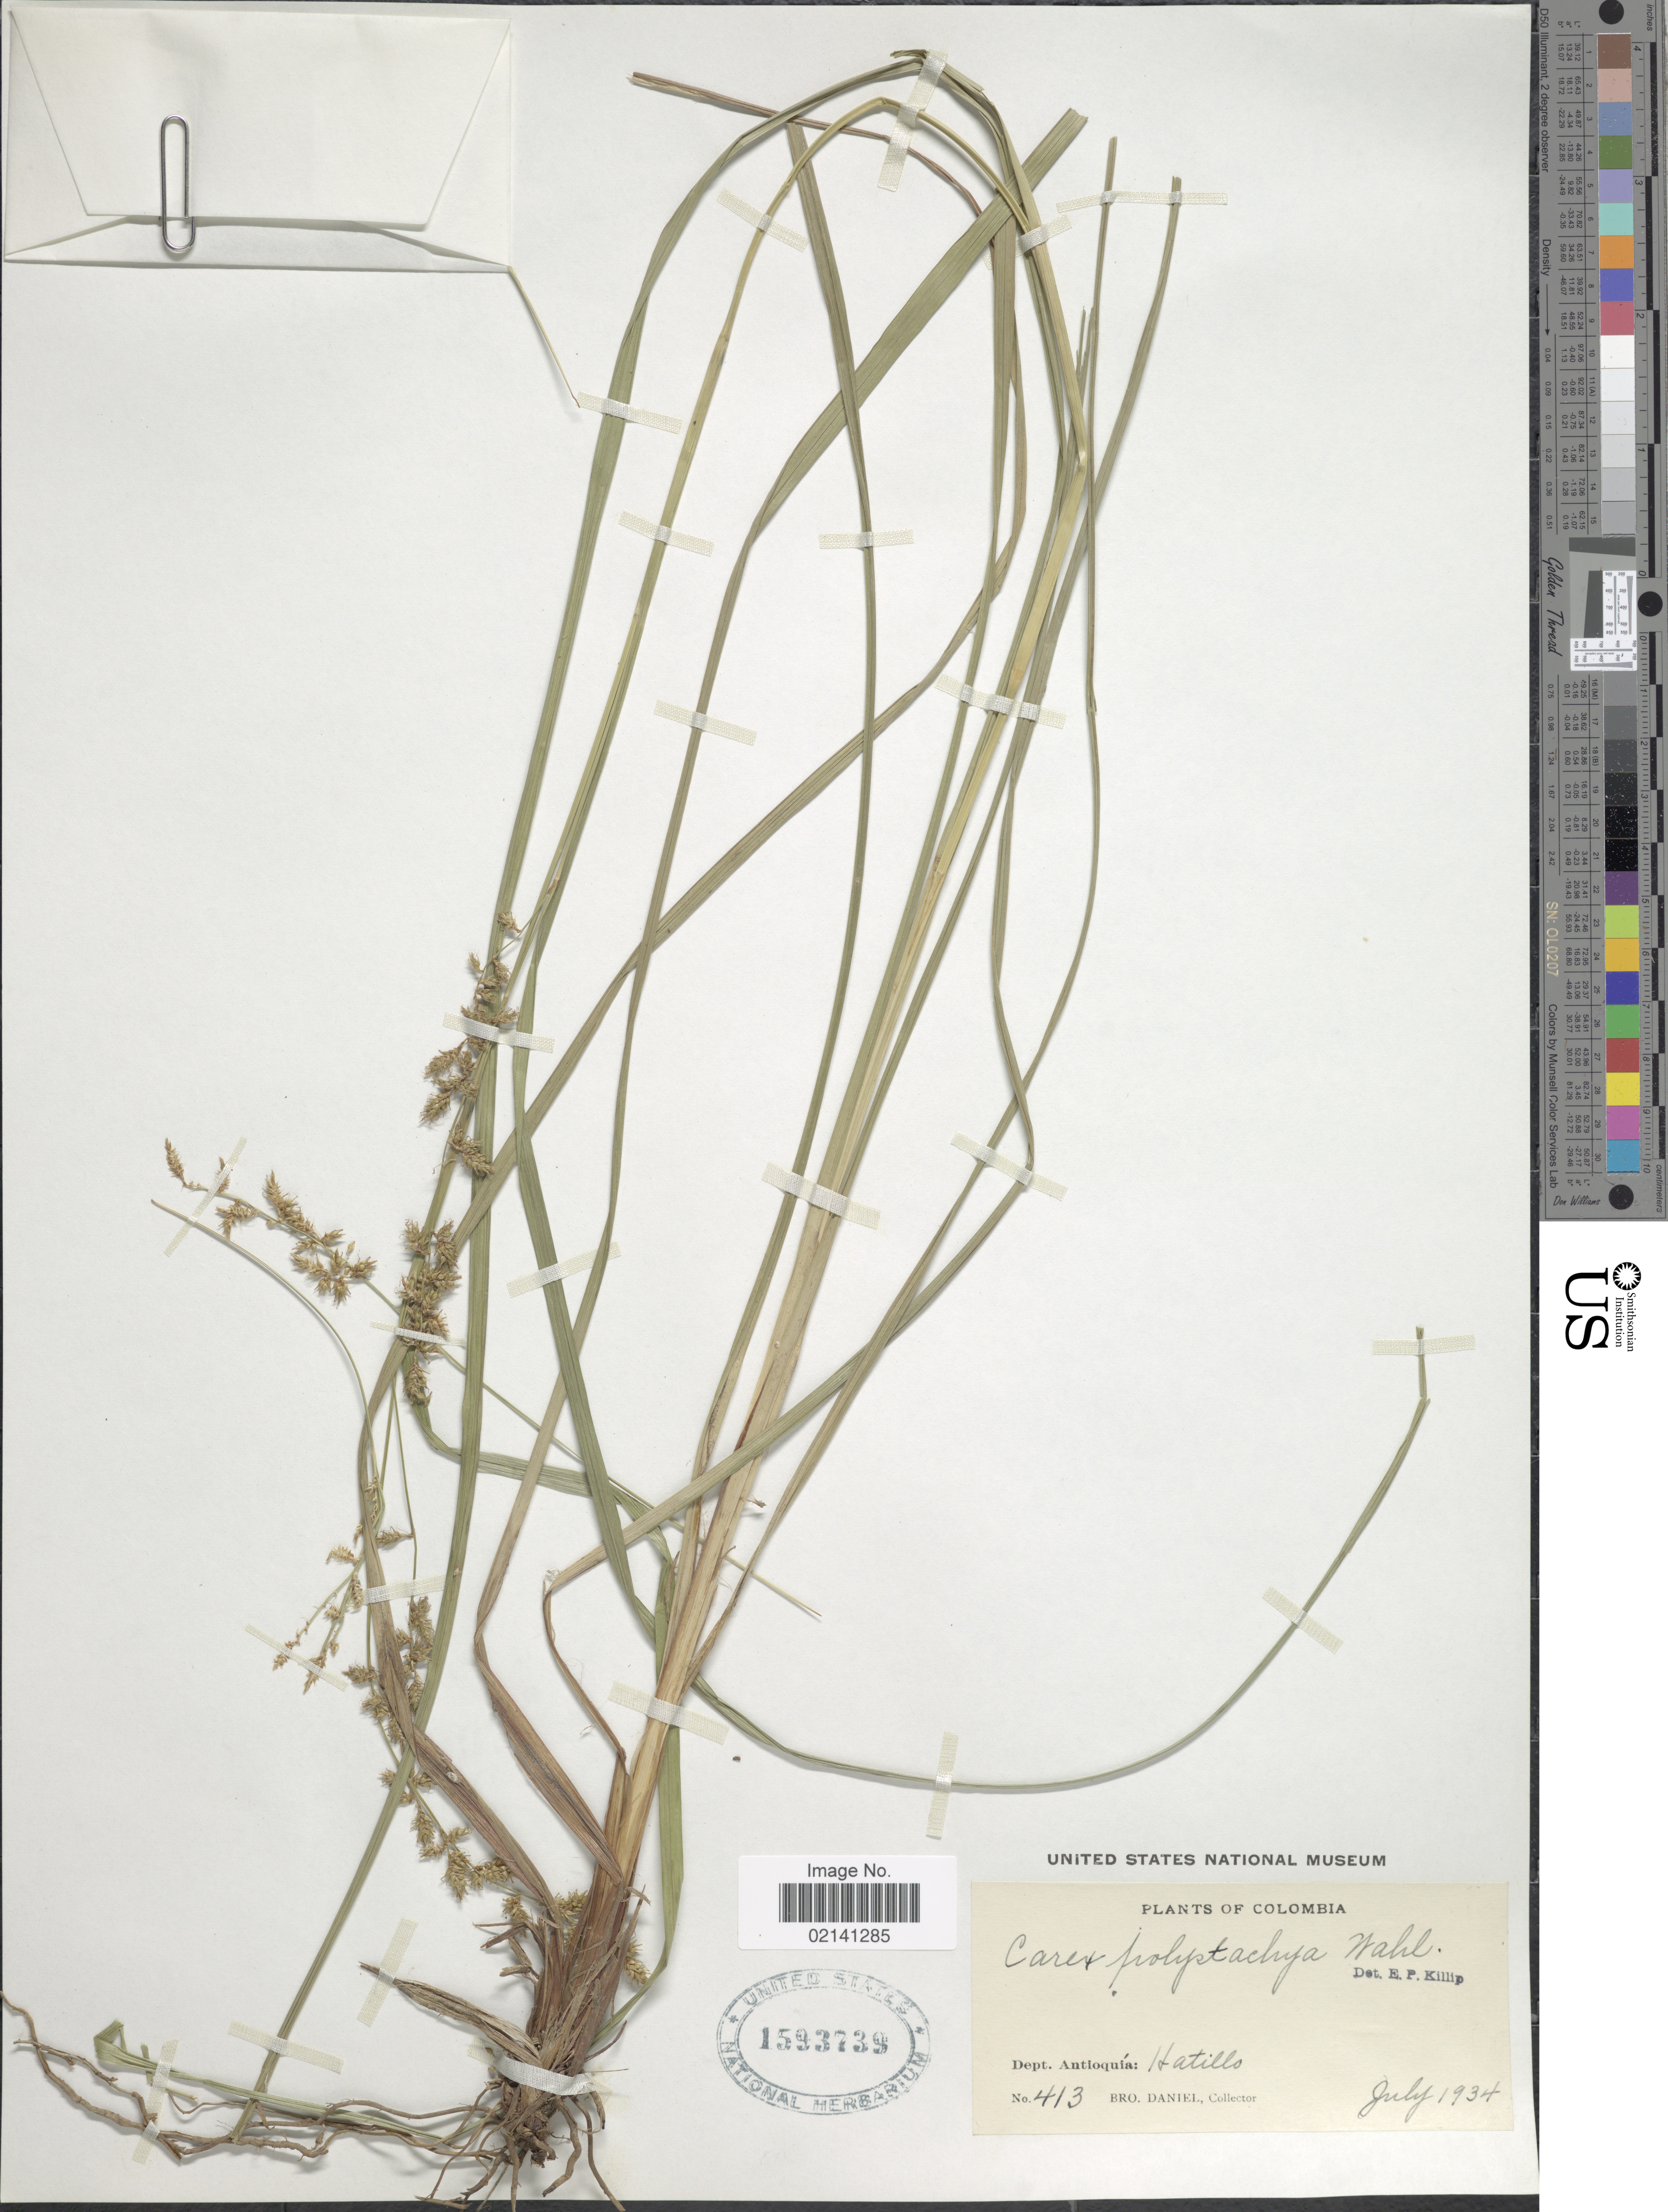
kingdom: Plantae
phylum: Tracheophyta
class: Liliopsida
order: Poales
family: Cyperaceae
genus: Carex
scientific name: Carex polystachya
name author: Sw. ex Wahlenb.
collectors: Bro. Daniel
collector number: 413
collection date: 1934-07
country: Colombia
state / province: Antioquia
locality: Hatillo.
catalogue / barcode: US 1593739